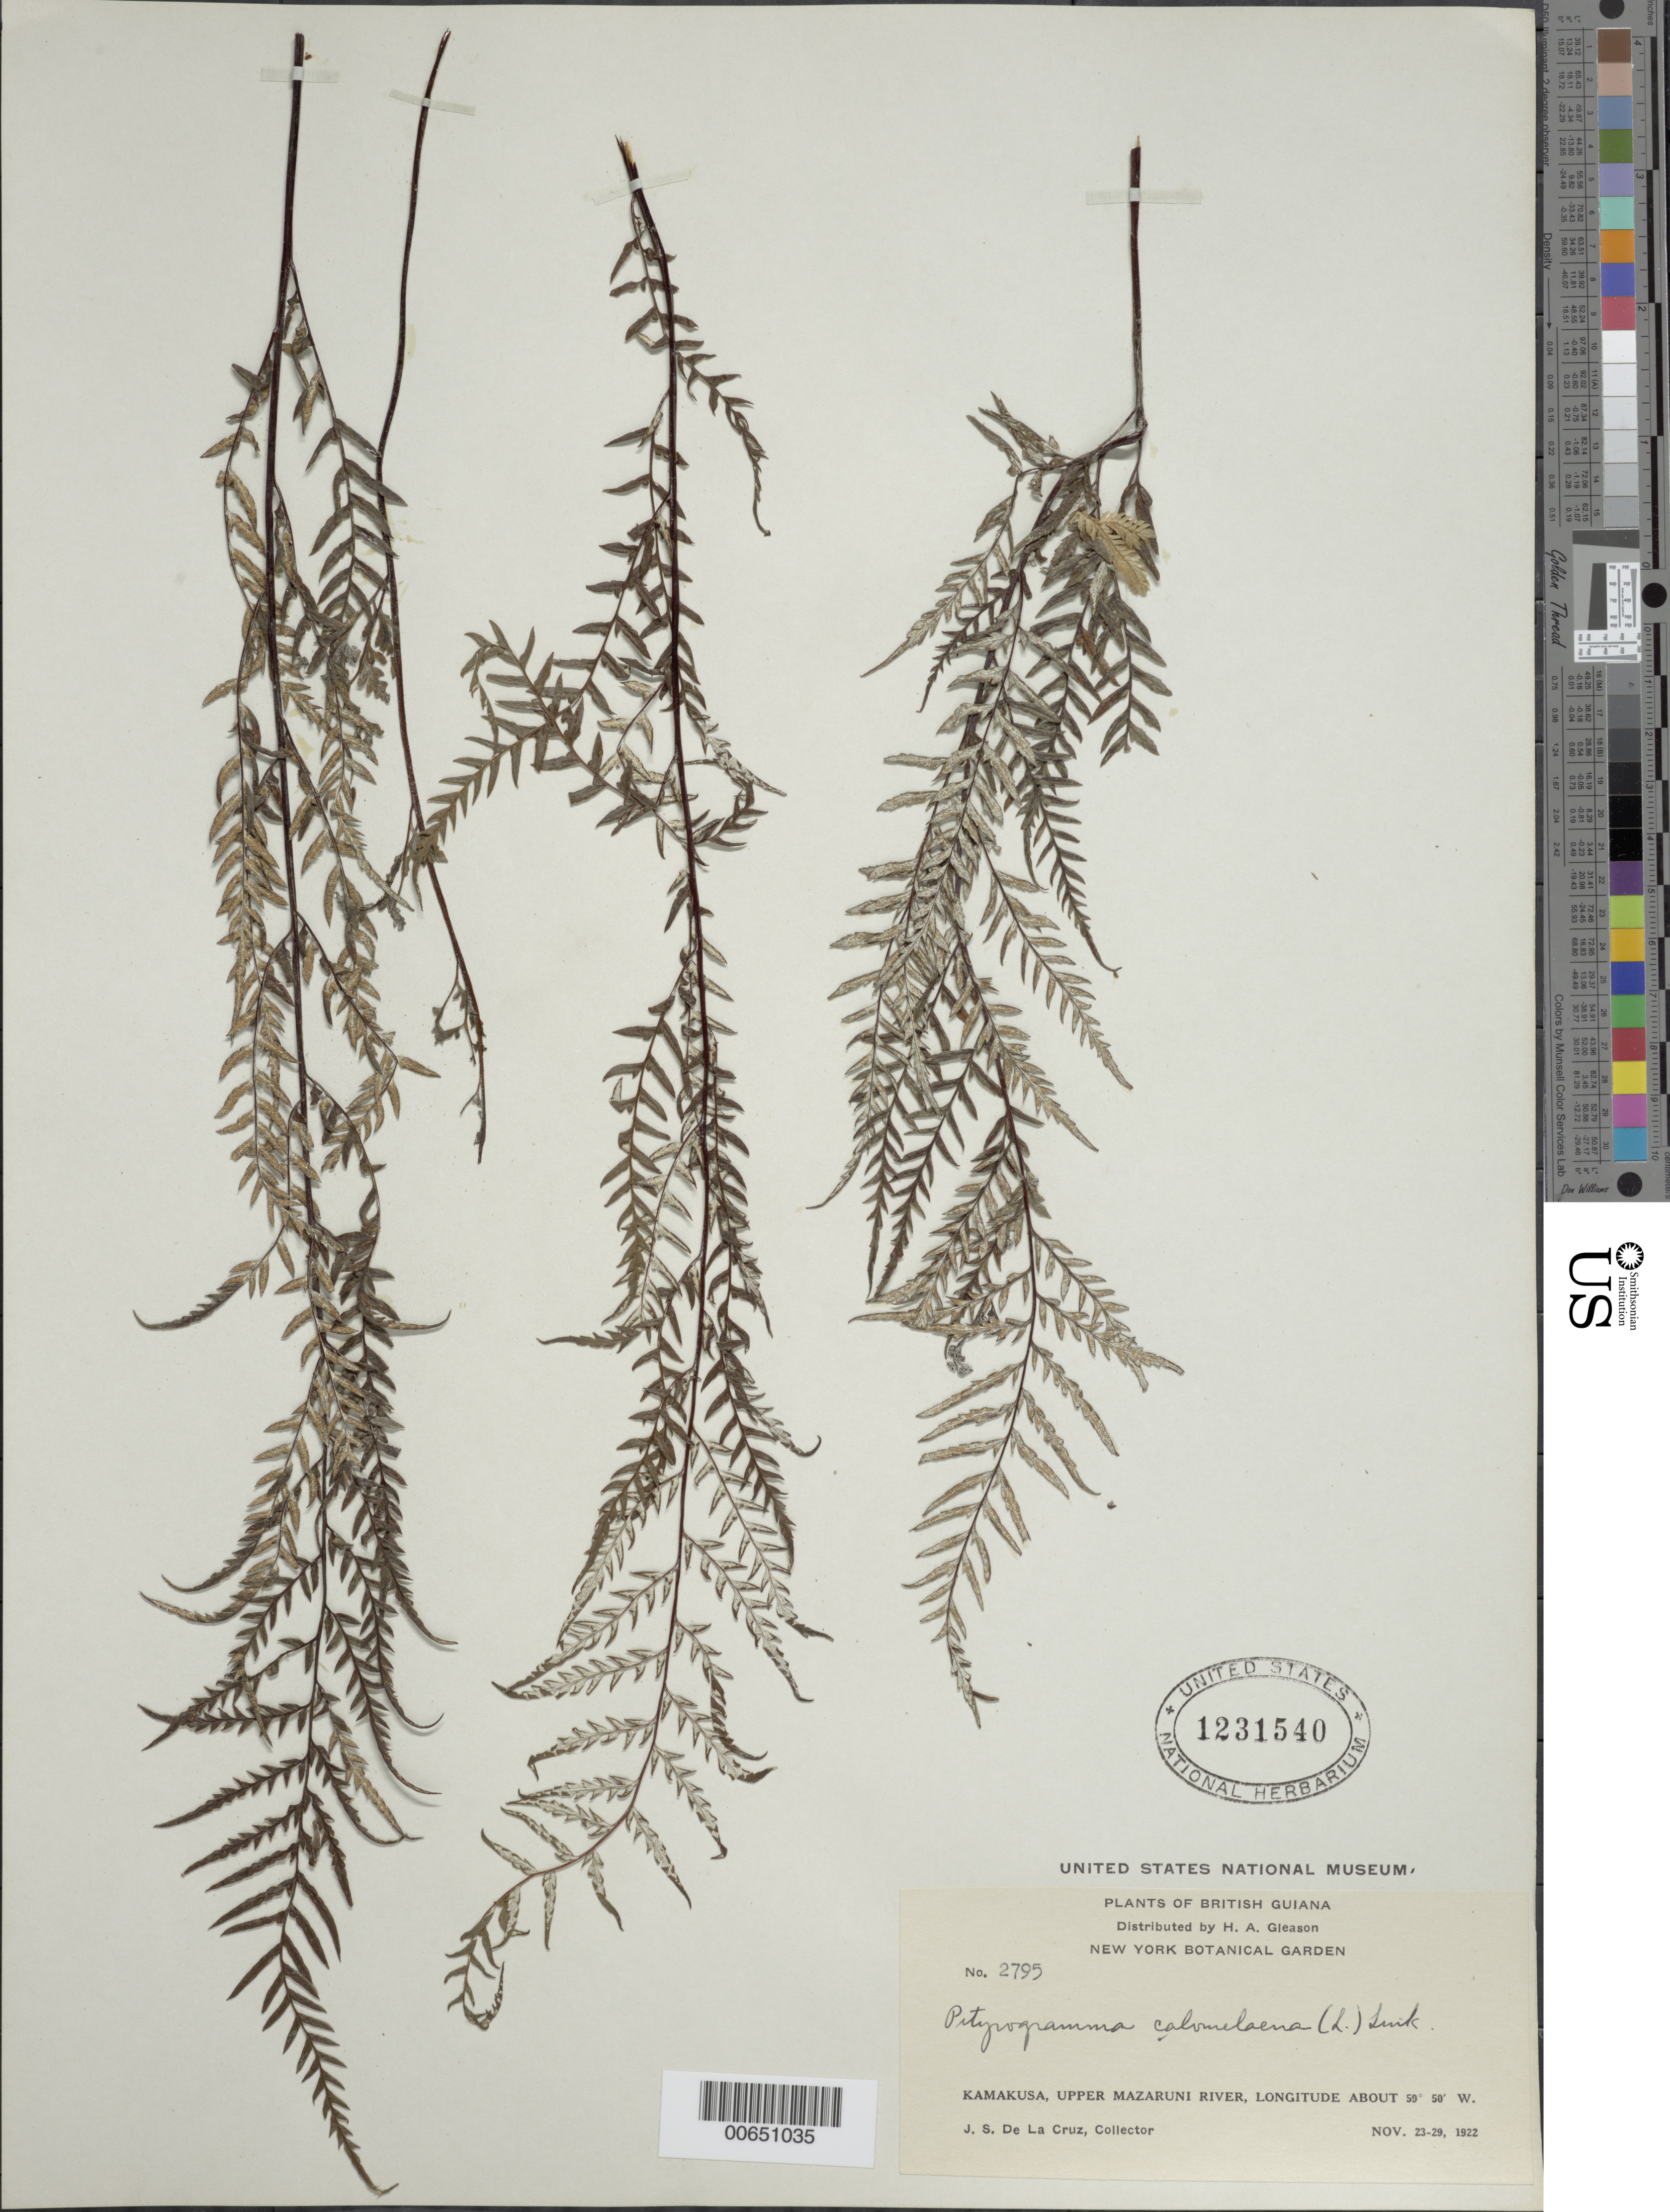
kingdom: Plantae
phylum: Tracheophyta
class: Polypodiopsida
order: Polypodiales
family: Pteridaceae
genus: Pityrogramma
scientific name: Pityrogramma calomelanos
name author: (L.) Link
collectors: J. S. de la Cruz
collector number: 2795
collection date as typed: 23-Nov-22 to 29-Nov-22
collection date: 1922-11-23/1922-11-29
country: Guyana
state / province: Cuyuni-Mazaruni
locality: Kamakusa, Upper Mazaruni R.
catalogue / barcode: US 1231540